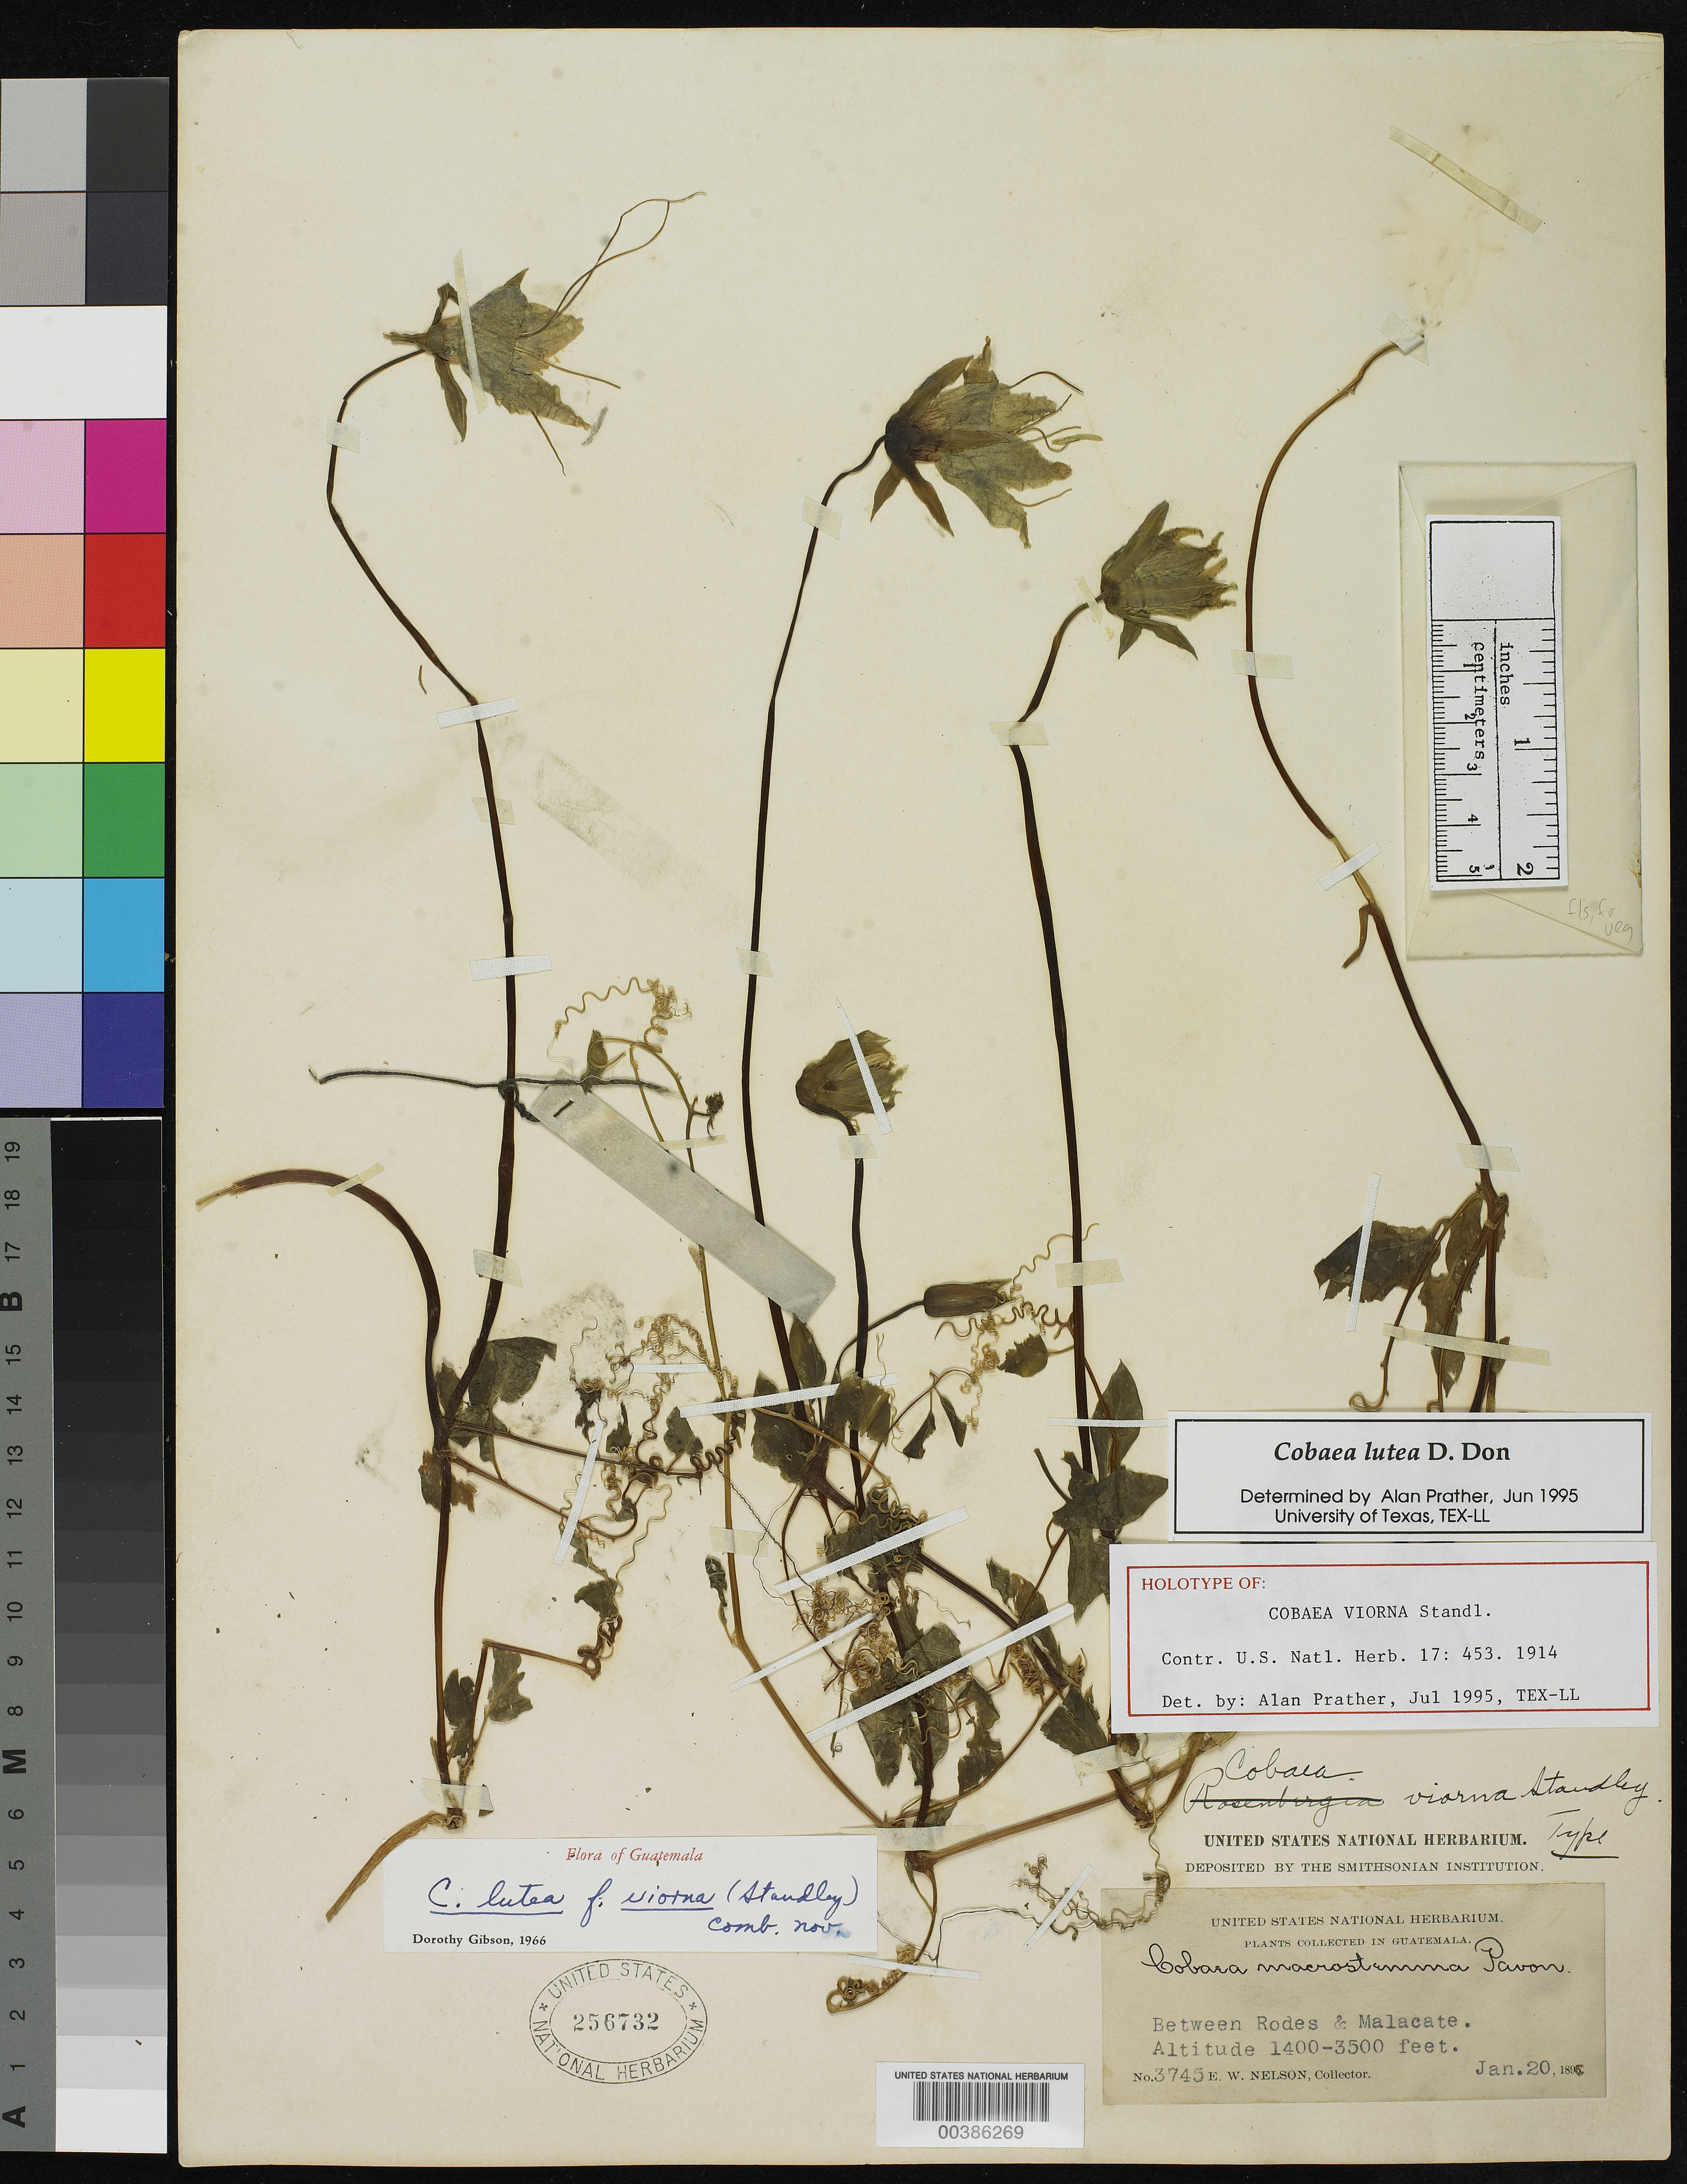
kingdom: Plantae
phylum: Tracheophyta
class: Magnoliopsida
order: Ericales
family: Polemoniaceae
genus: Cobaea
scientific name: Cobaea viorna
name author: Standl.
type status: Holotype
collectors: E. W. Nelson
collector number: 3745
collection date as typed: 20 Jan 1895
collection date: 1895-01-20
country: Guatemala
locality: Between Rodeo and Malacate.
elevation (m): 420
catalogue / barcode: US 256732